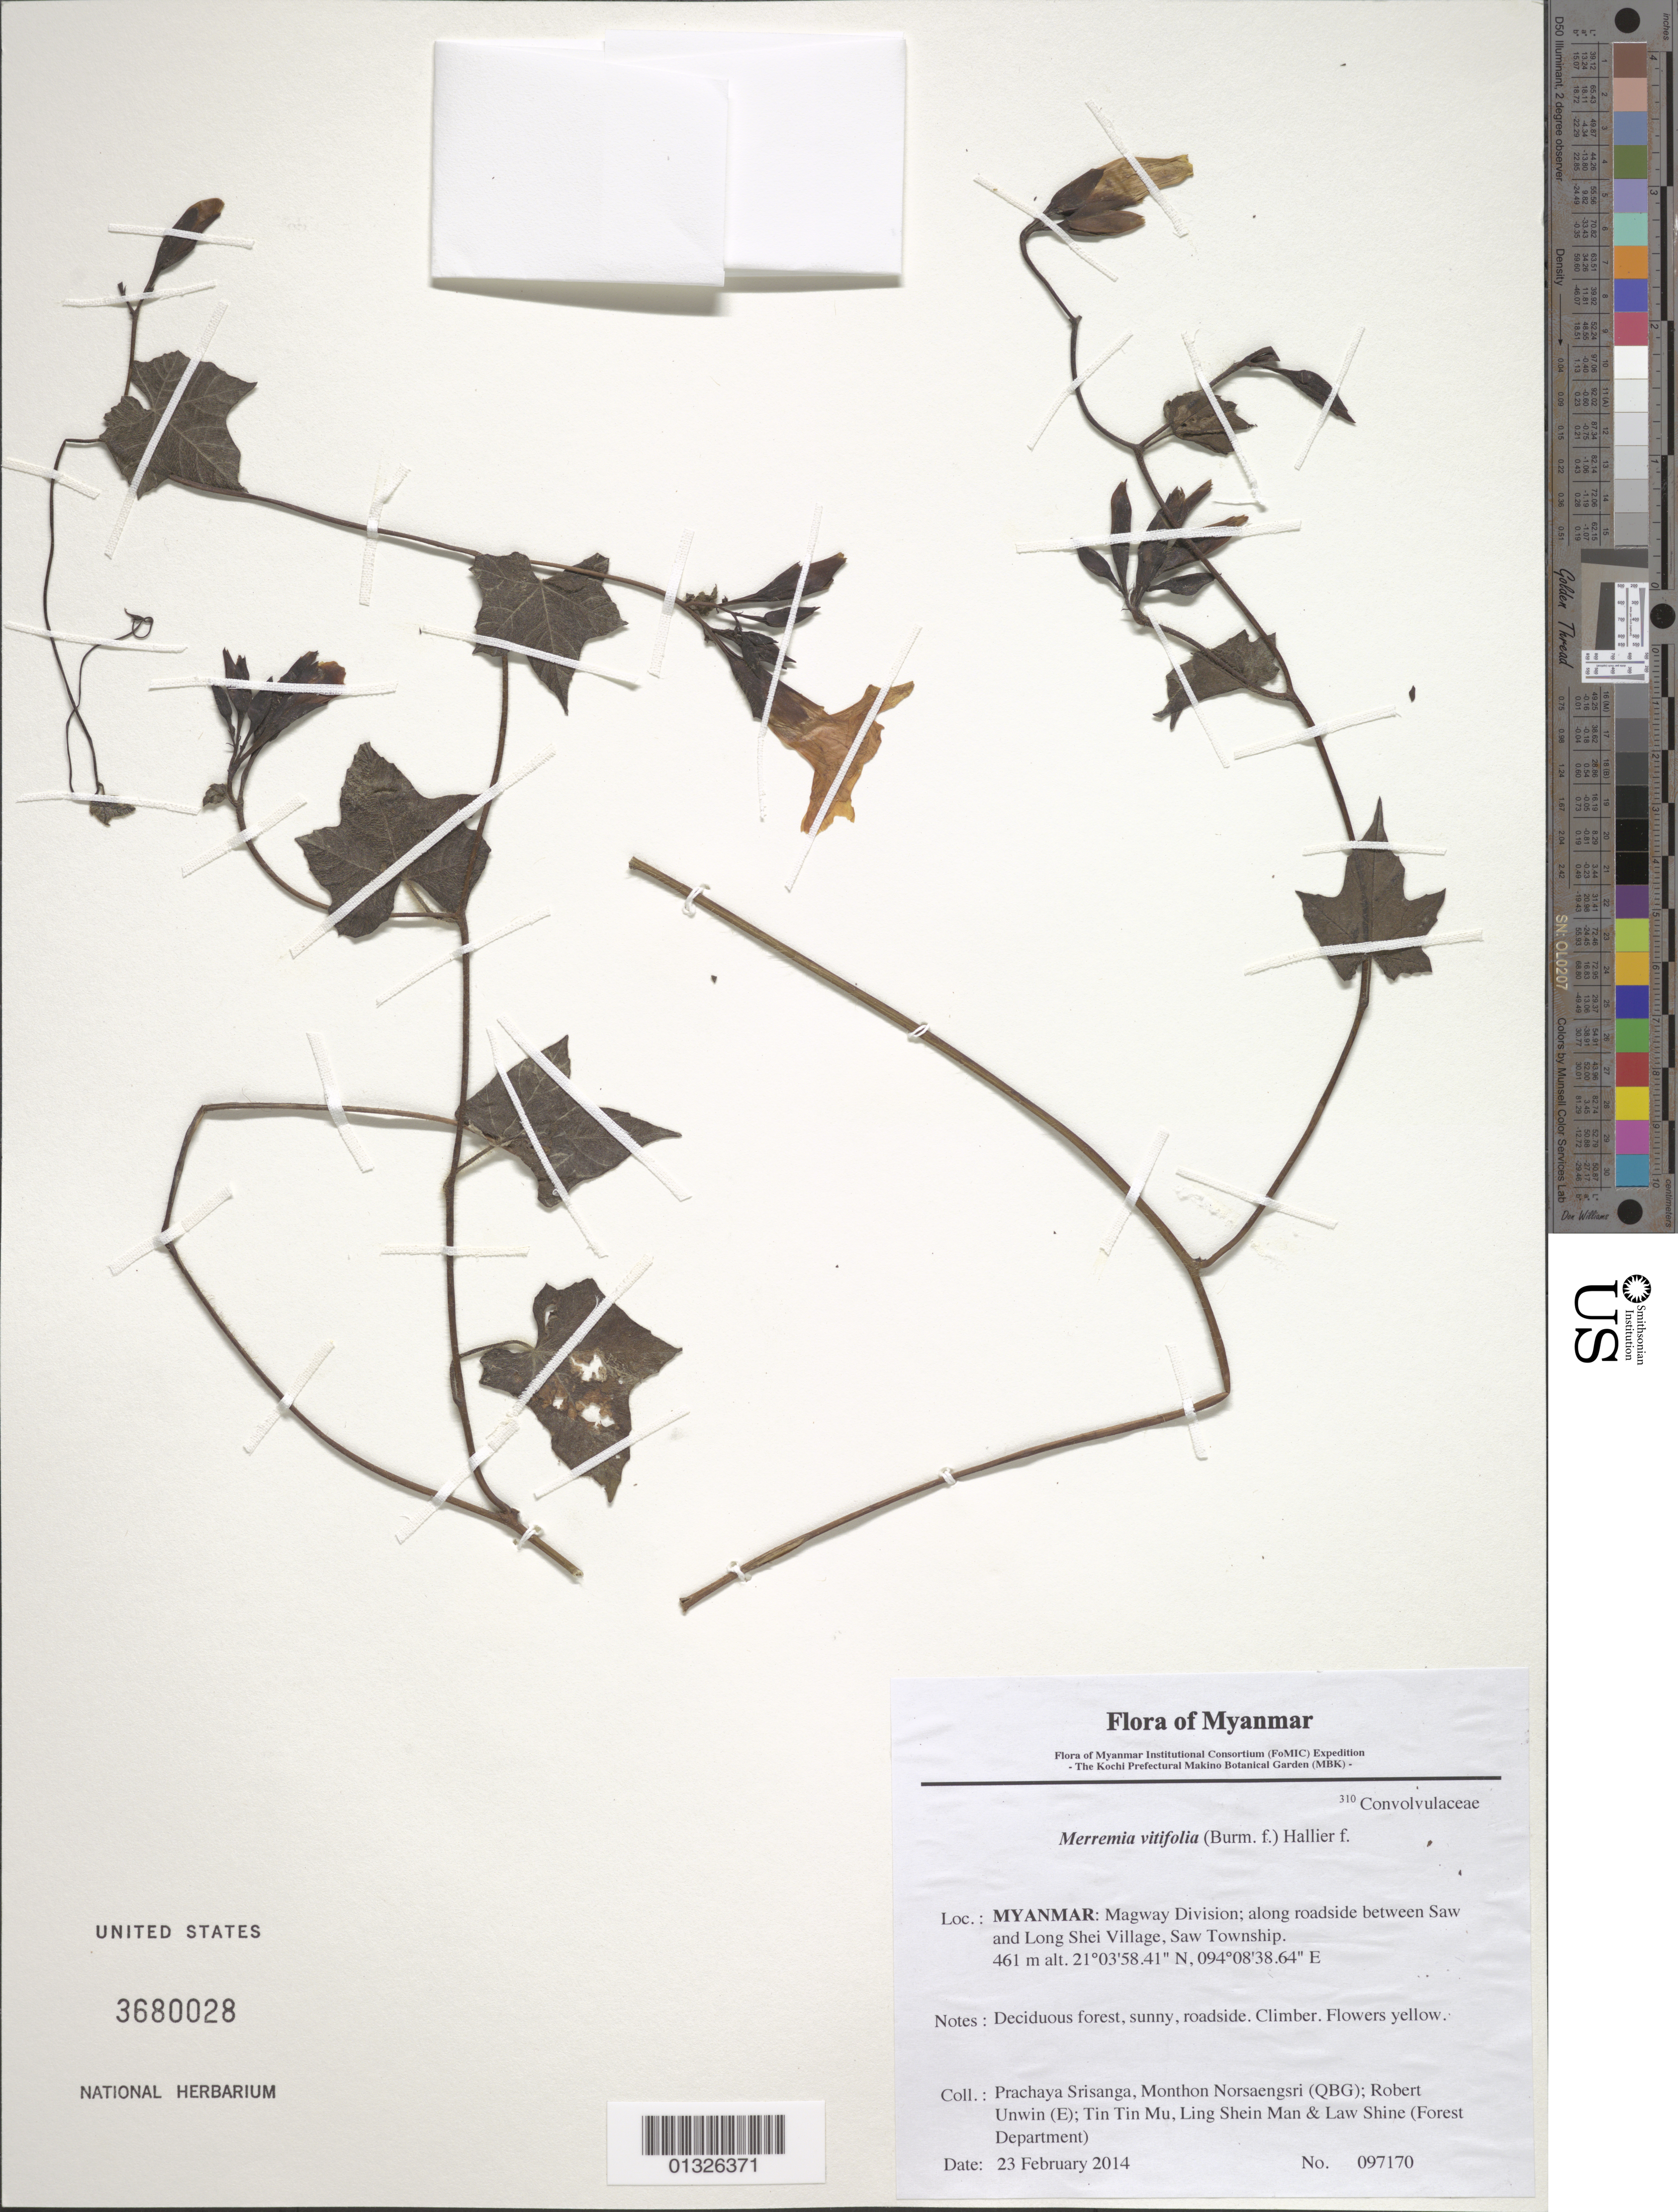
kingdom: Plantae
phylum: Tracheophyta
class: Magnoliopsida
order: Solanales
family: Convolvulaceae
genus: Distimake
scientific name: Distimake vitifolius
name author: (Burm. f.) Pisuttimarn & Petrongari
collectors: P. Srisanga, M. Norsaengsri, R. Unwin, Tin Tin Mu, Ling Shein Man & L. Shine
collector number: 97170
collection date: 2014-02-23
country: Myanmar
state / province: Magway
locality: Along roadside between Saw and Long Shei Village, Saw Township.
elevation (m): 461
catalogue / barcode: US 3680028